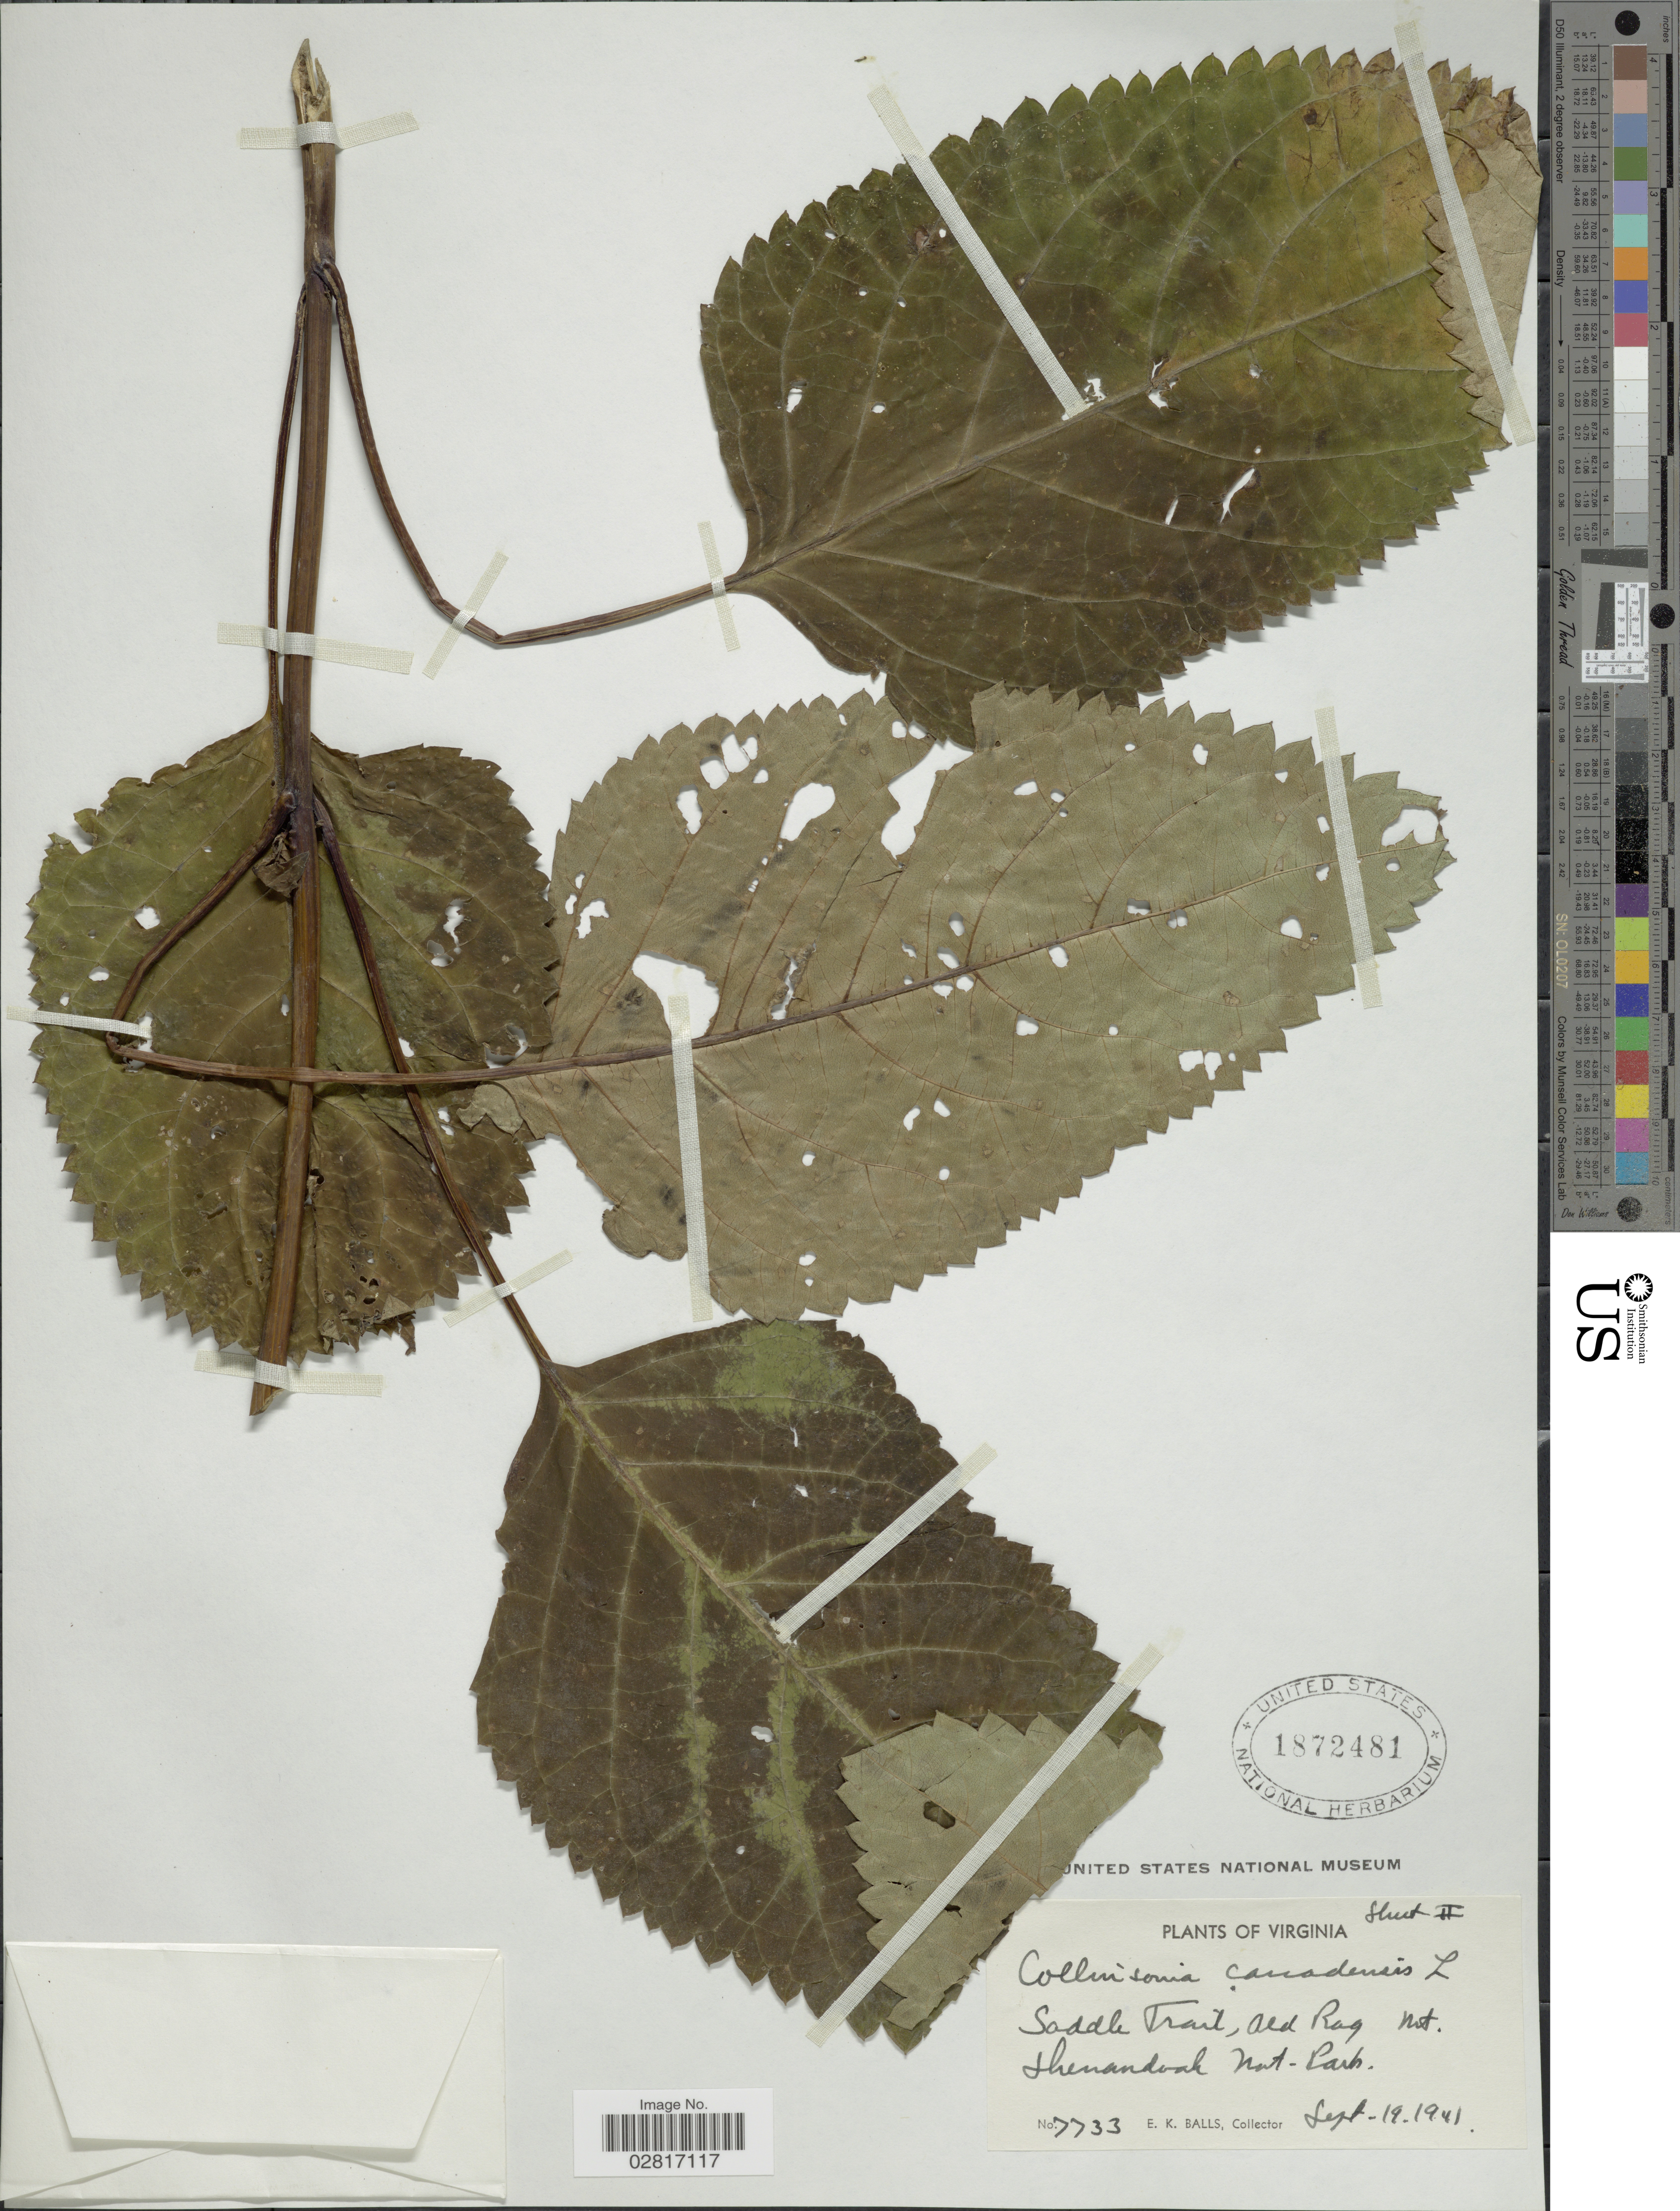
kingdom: Plantae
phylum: Tracheophyta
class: Magnoliopsida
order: Lamiales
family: Lamiaceae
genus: Collinsonia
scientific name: Collinsonia canadensis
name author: L.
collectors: E. K. Balls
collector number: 7733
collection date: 1941-09-19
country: United States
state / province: Virginia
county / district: Madison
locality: Saddle Trail, Old Rag Mt., Shenandoah Nat-Park.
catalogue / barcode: US 1872481